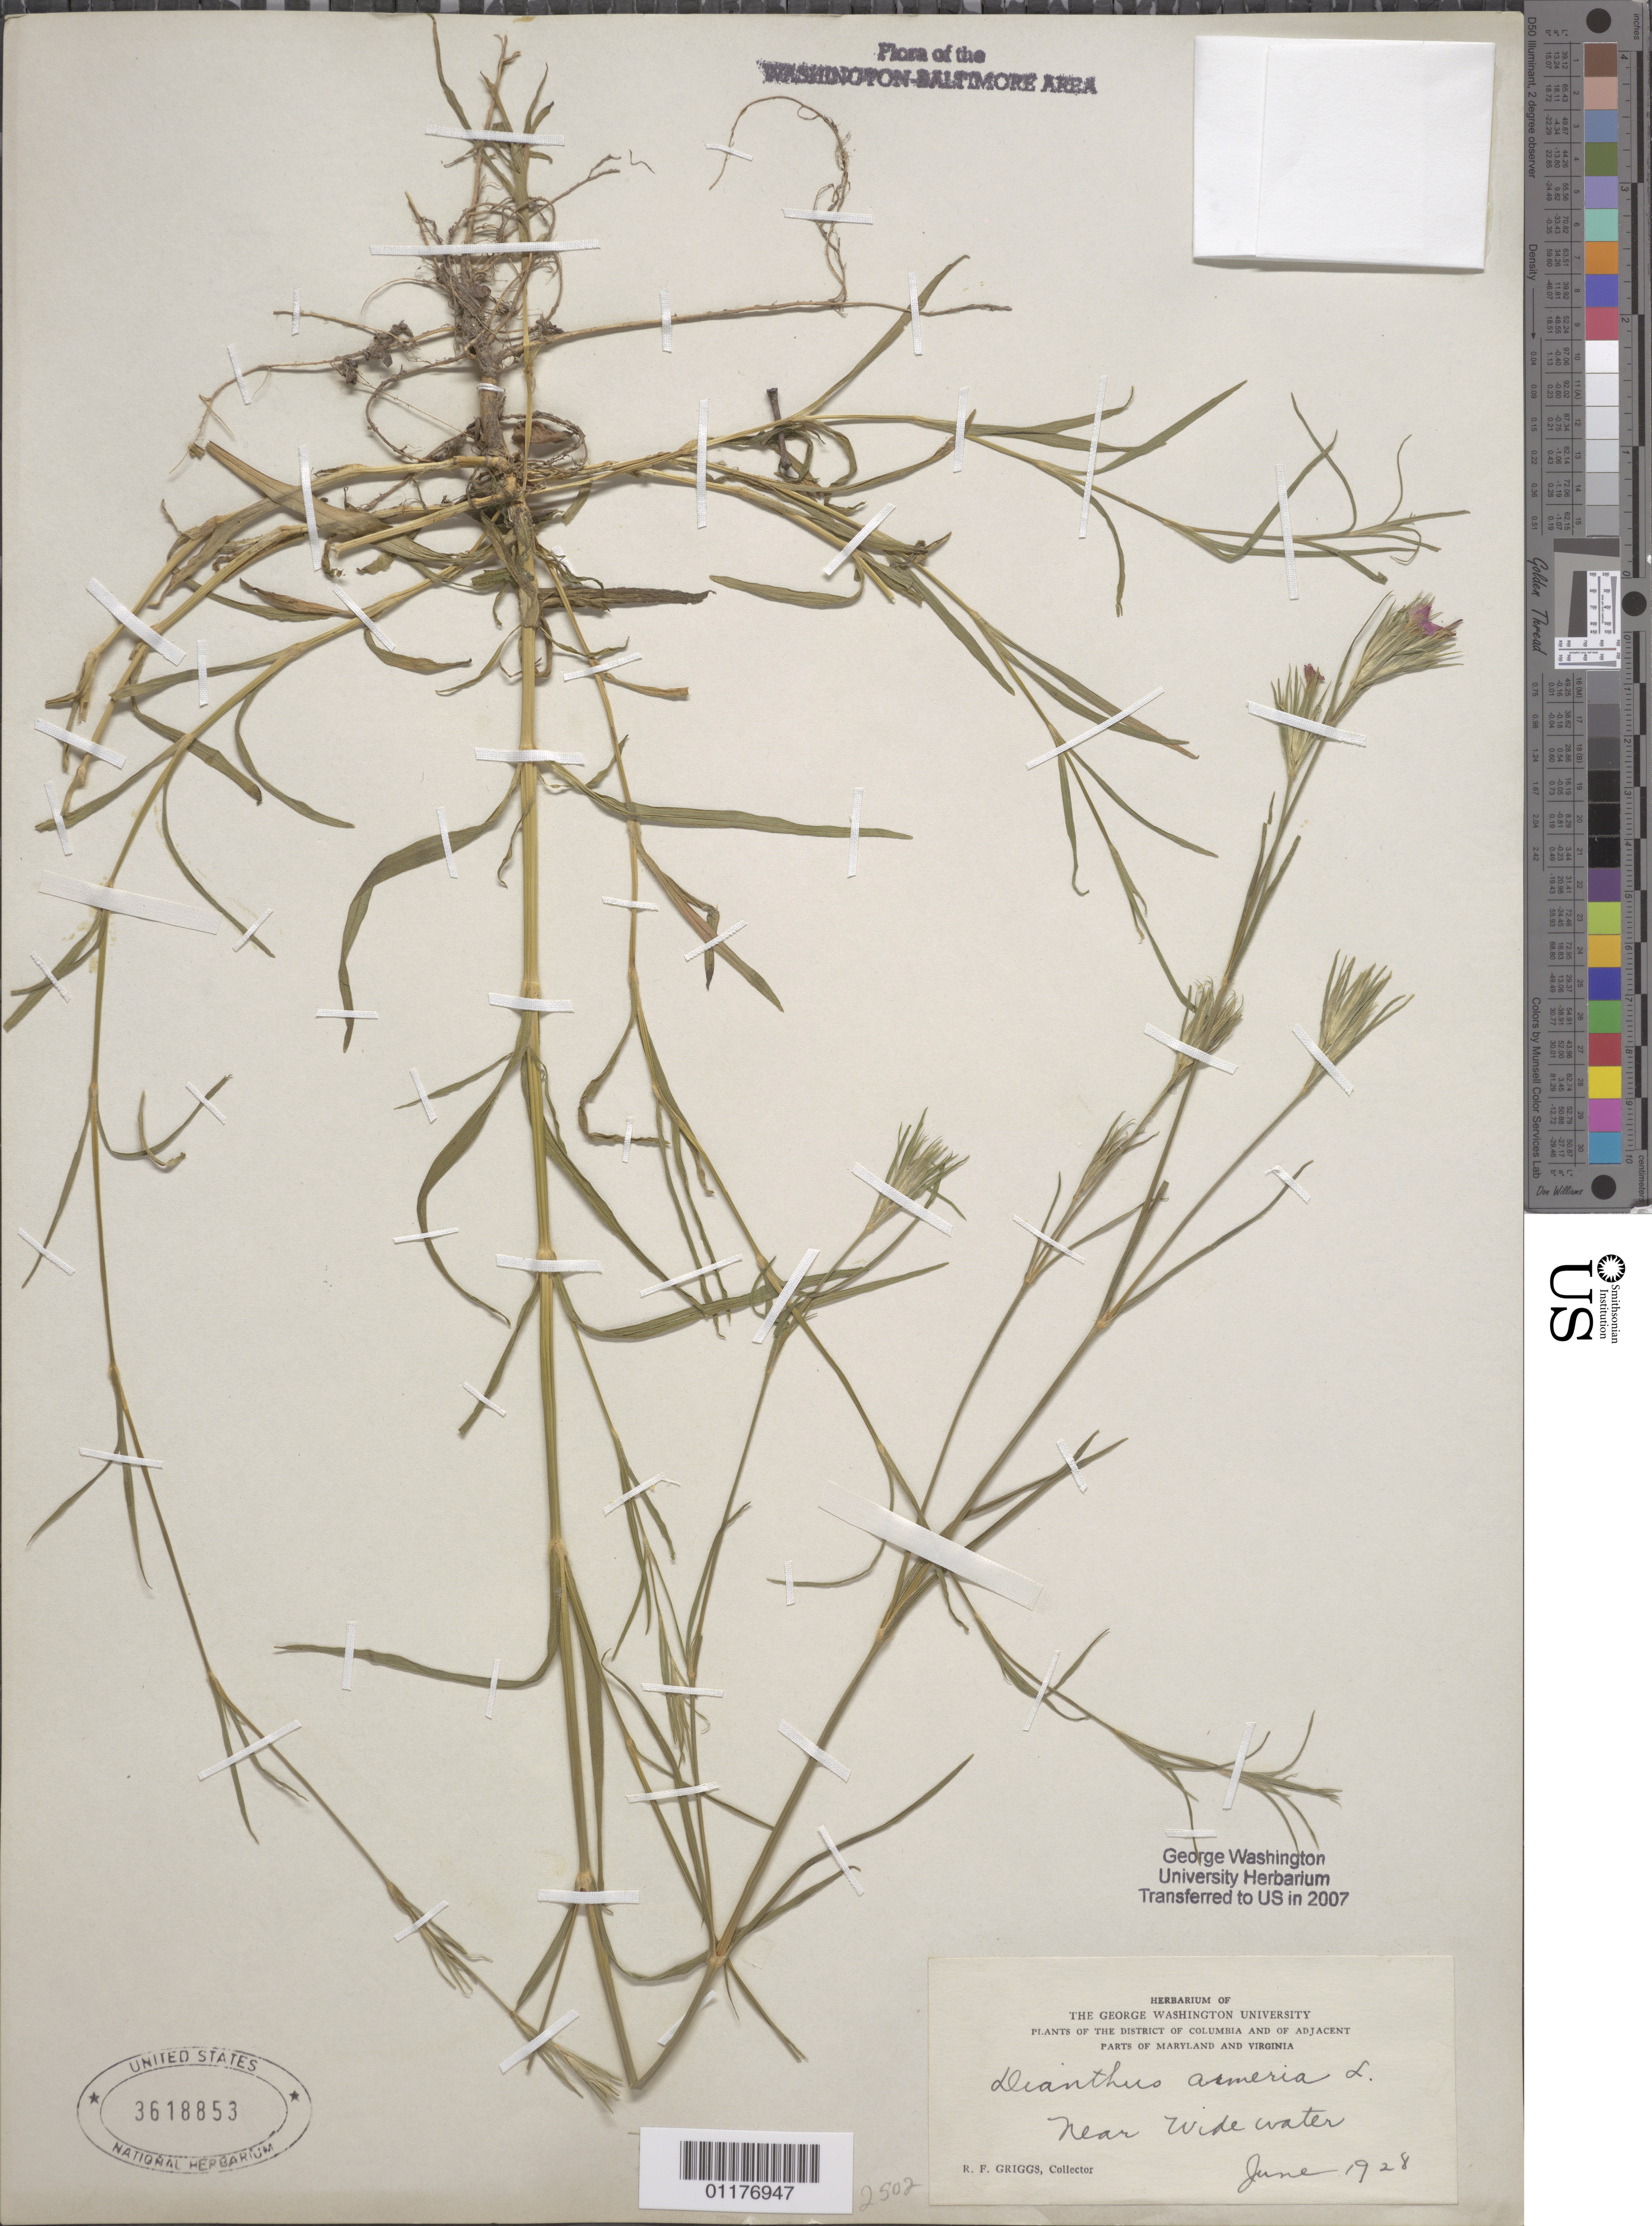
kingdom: Plantae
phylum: Tracheophyta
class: Magnoliopsida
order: Caryophyllales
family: Caryophyllaceae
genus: Dianthus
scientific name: Dianthus armeria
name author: L.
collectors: R. F. Griggs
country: United States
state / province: Maryland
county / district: Montgomery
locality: Widewater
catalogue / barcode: US 3618853